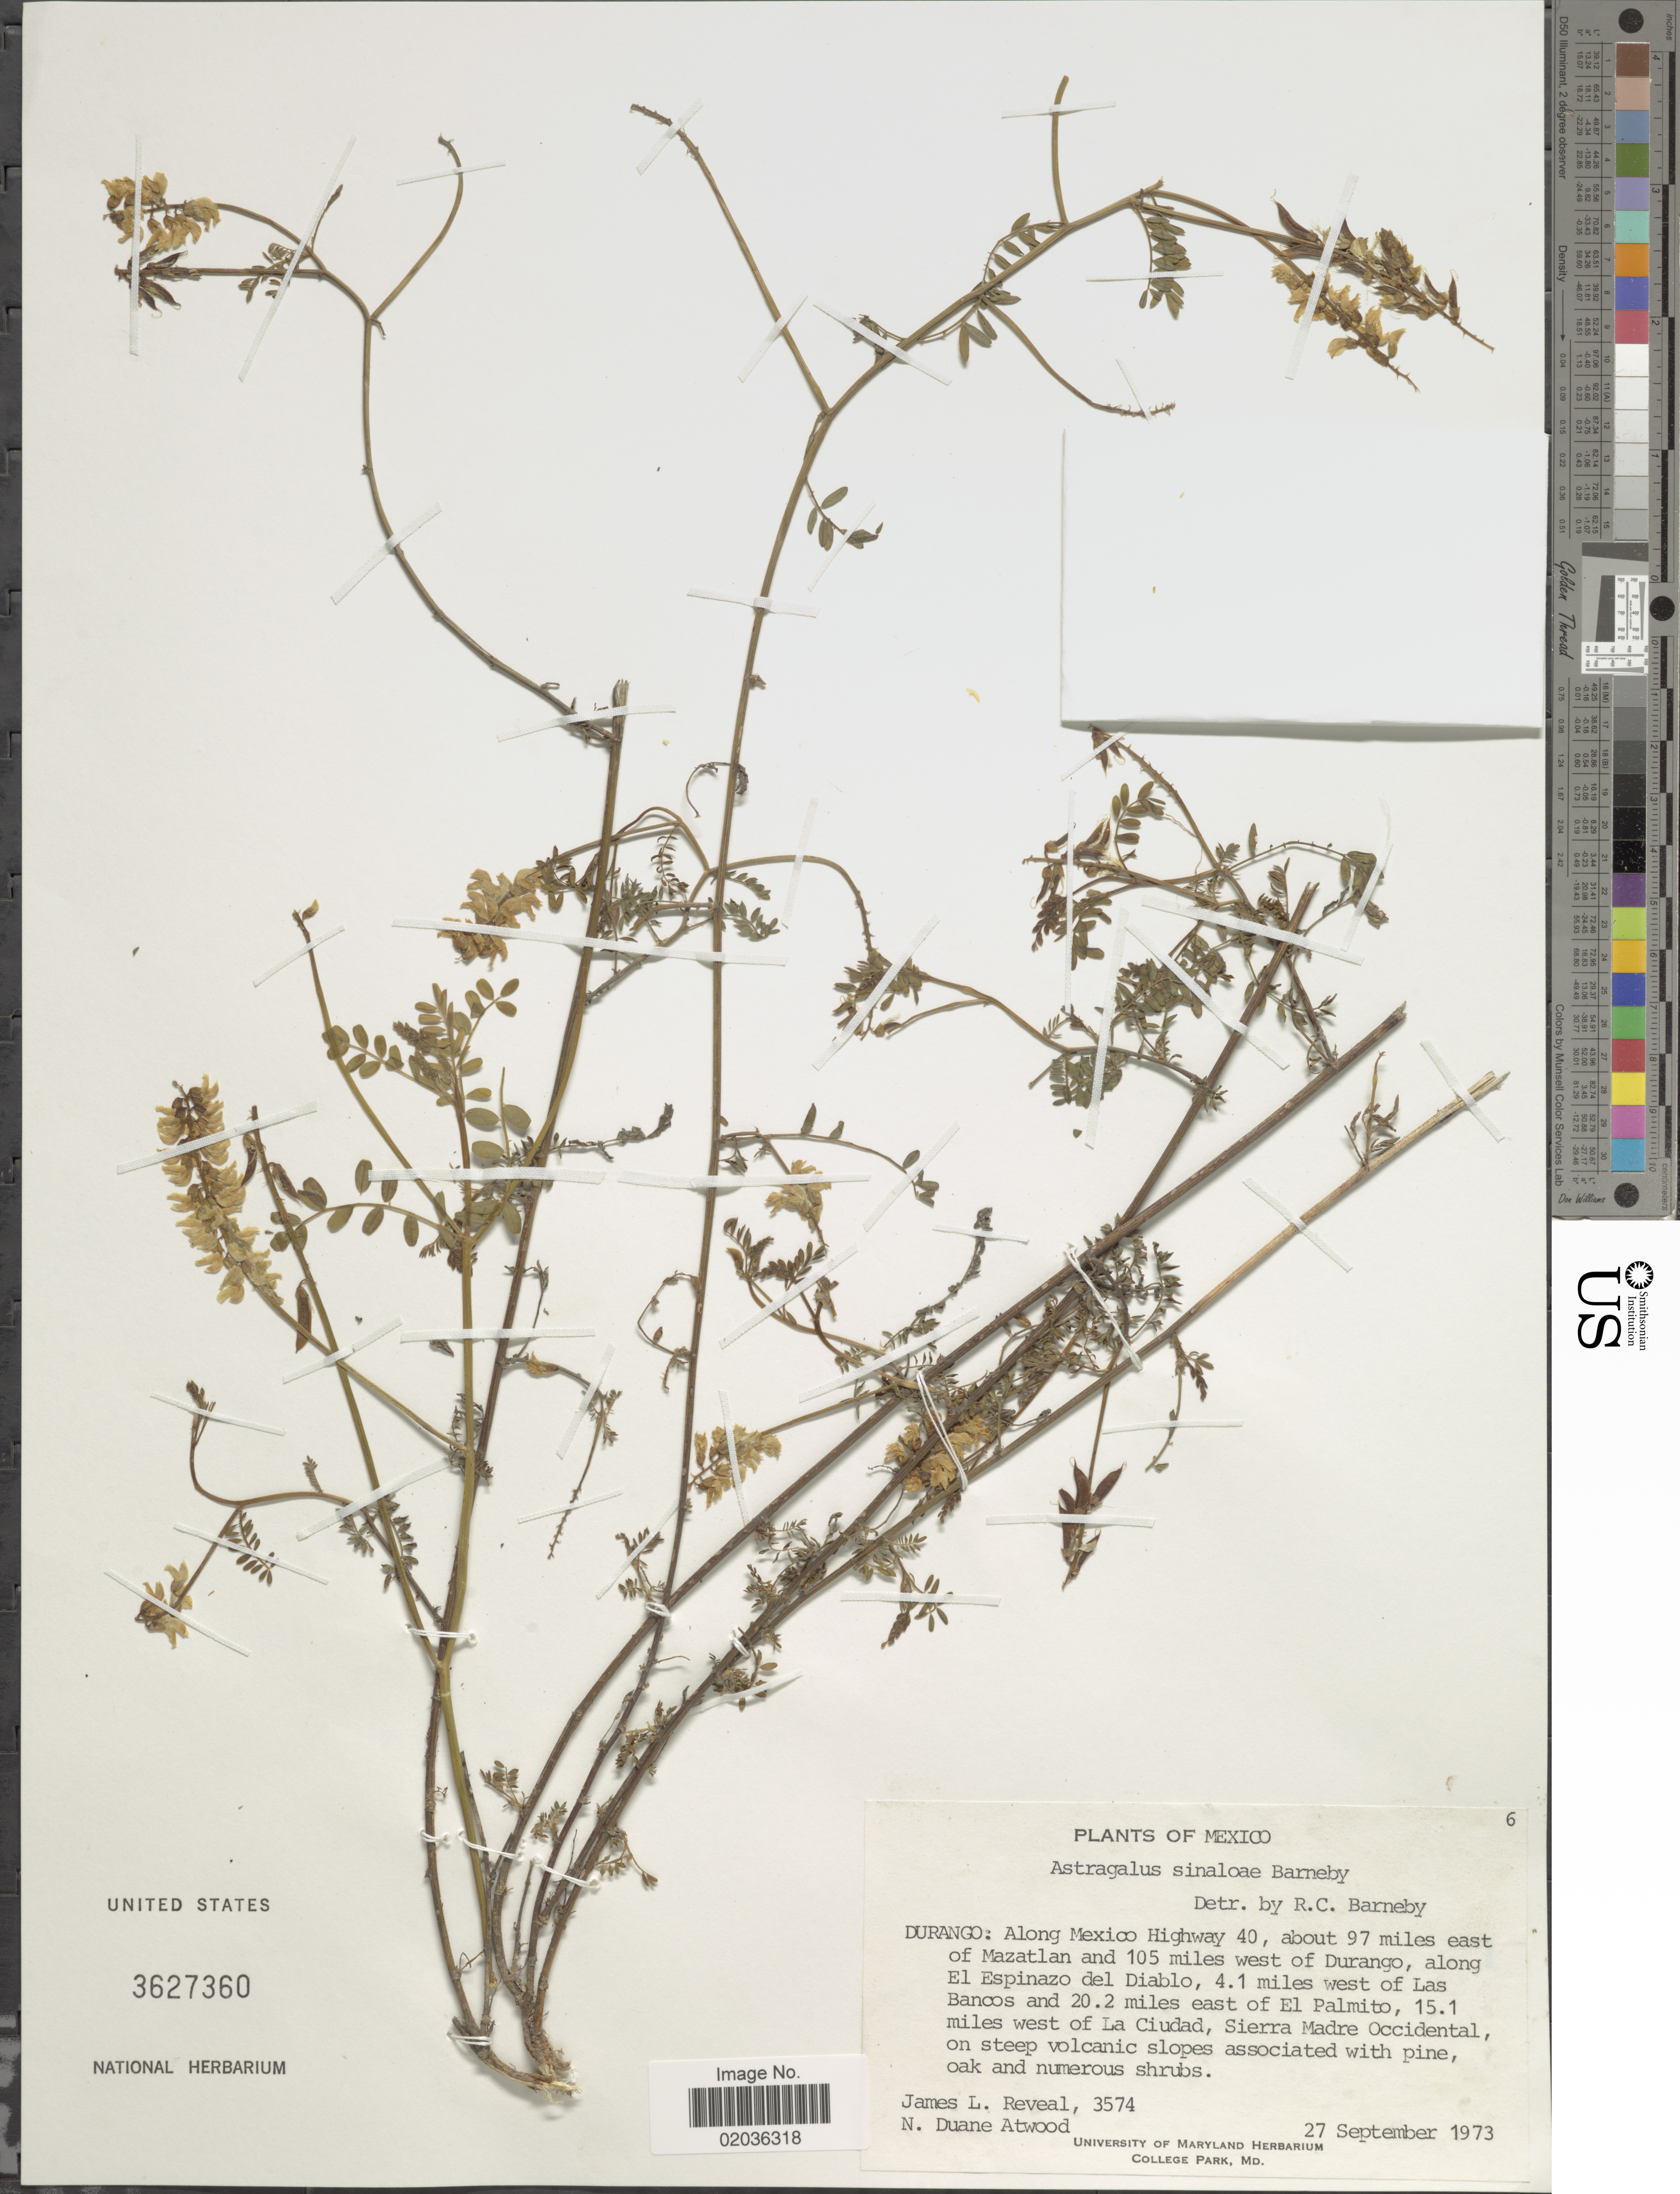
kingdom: Plantae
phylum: Tracheophyta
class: Magnoliopsida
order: Fabales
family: Fabaceae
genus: Astragalus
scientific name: Astragalus sinaloae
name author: Barneby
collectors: J. L. Reveal & N. Atwood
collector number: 3574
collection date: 1973-09-27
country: Mexico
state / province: Durango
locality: Along Mexico Highway 40, about 97 miles east of Mazatlan and 105 miles west of Durango, along El Espinazo del Diablo, 4.1 miles west of Las Bancos and 20.2 miles east of El Palmito, 15.1 miles west of La Cuidad, Sierra Madre Occidental, on steep volcanic slopes associated with pine oak and numerous shrubs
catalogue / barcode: US 3627360